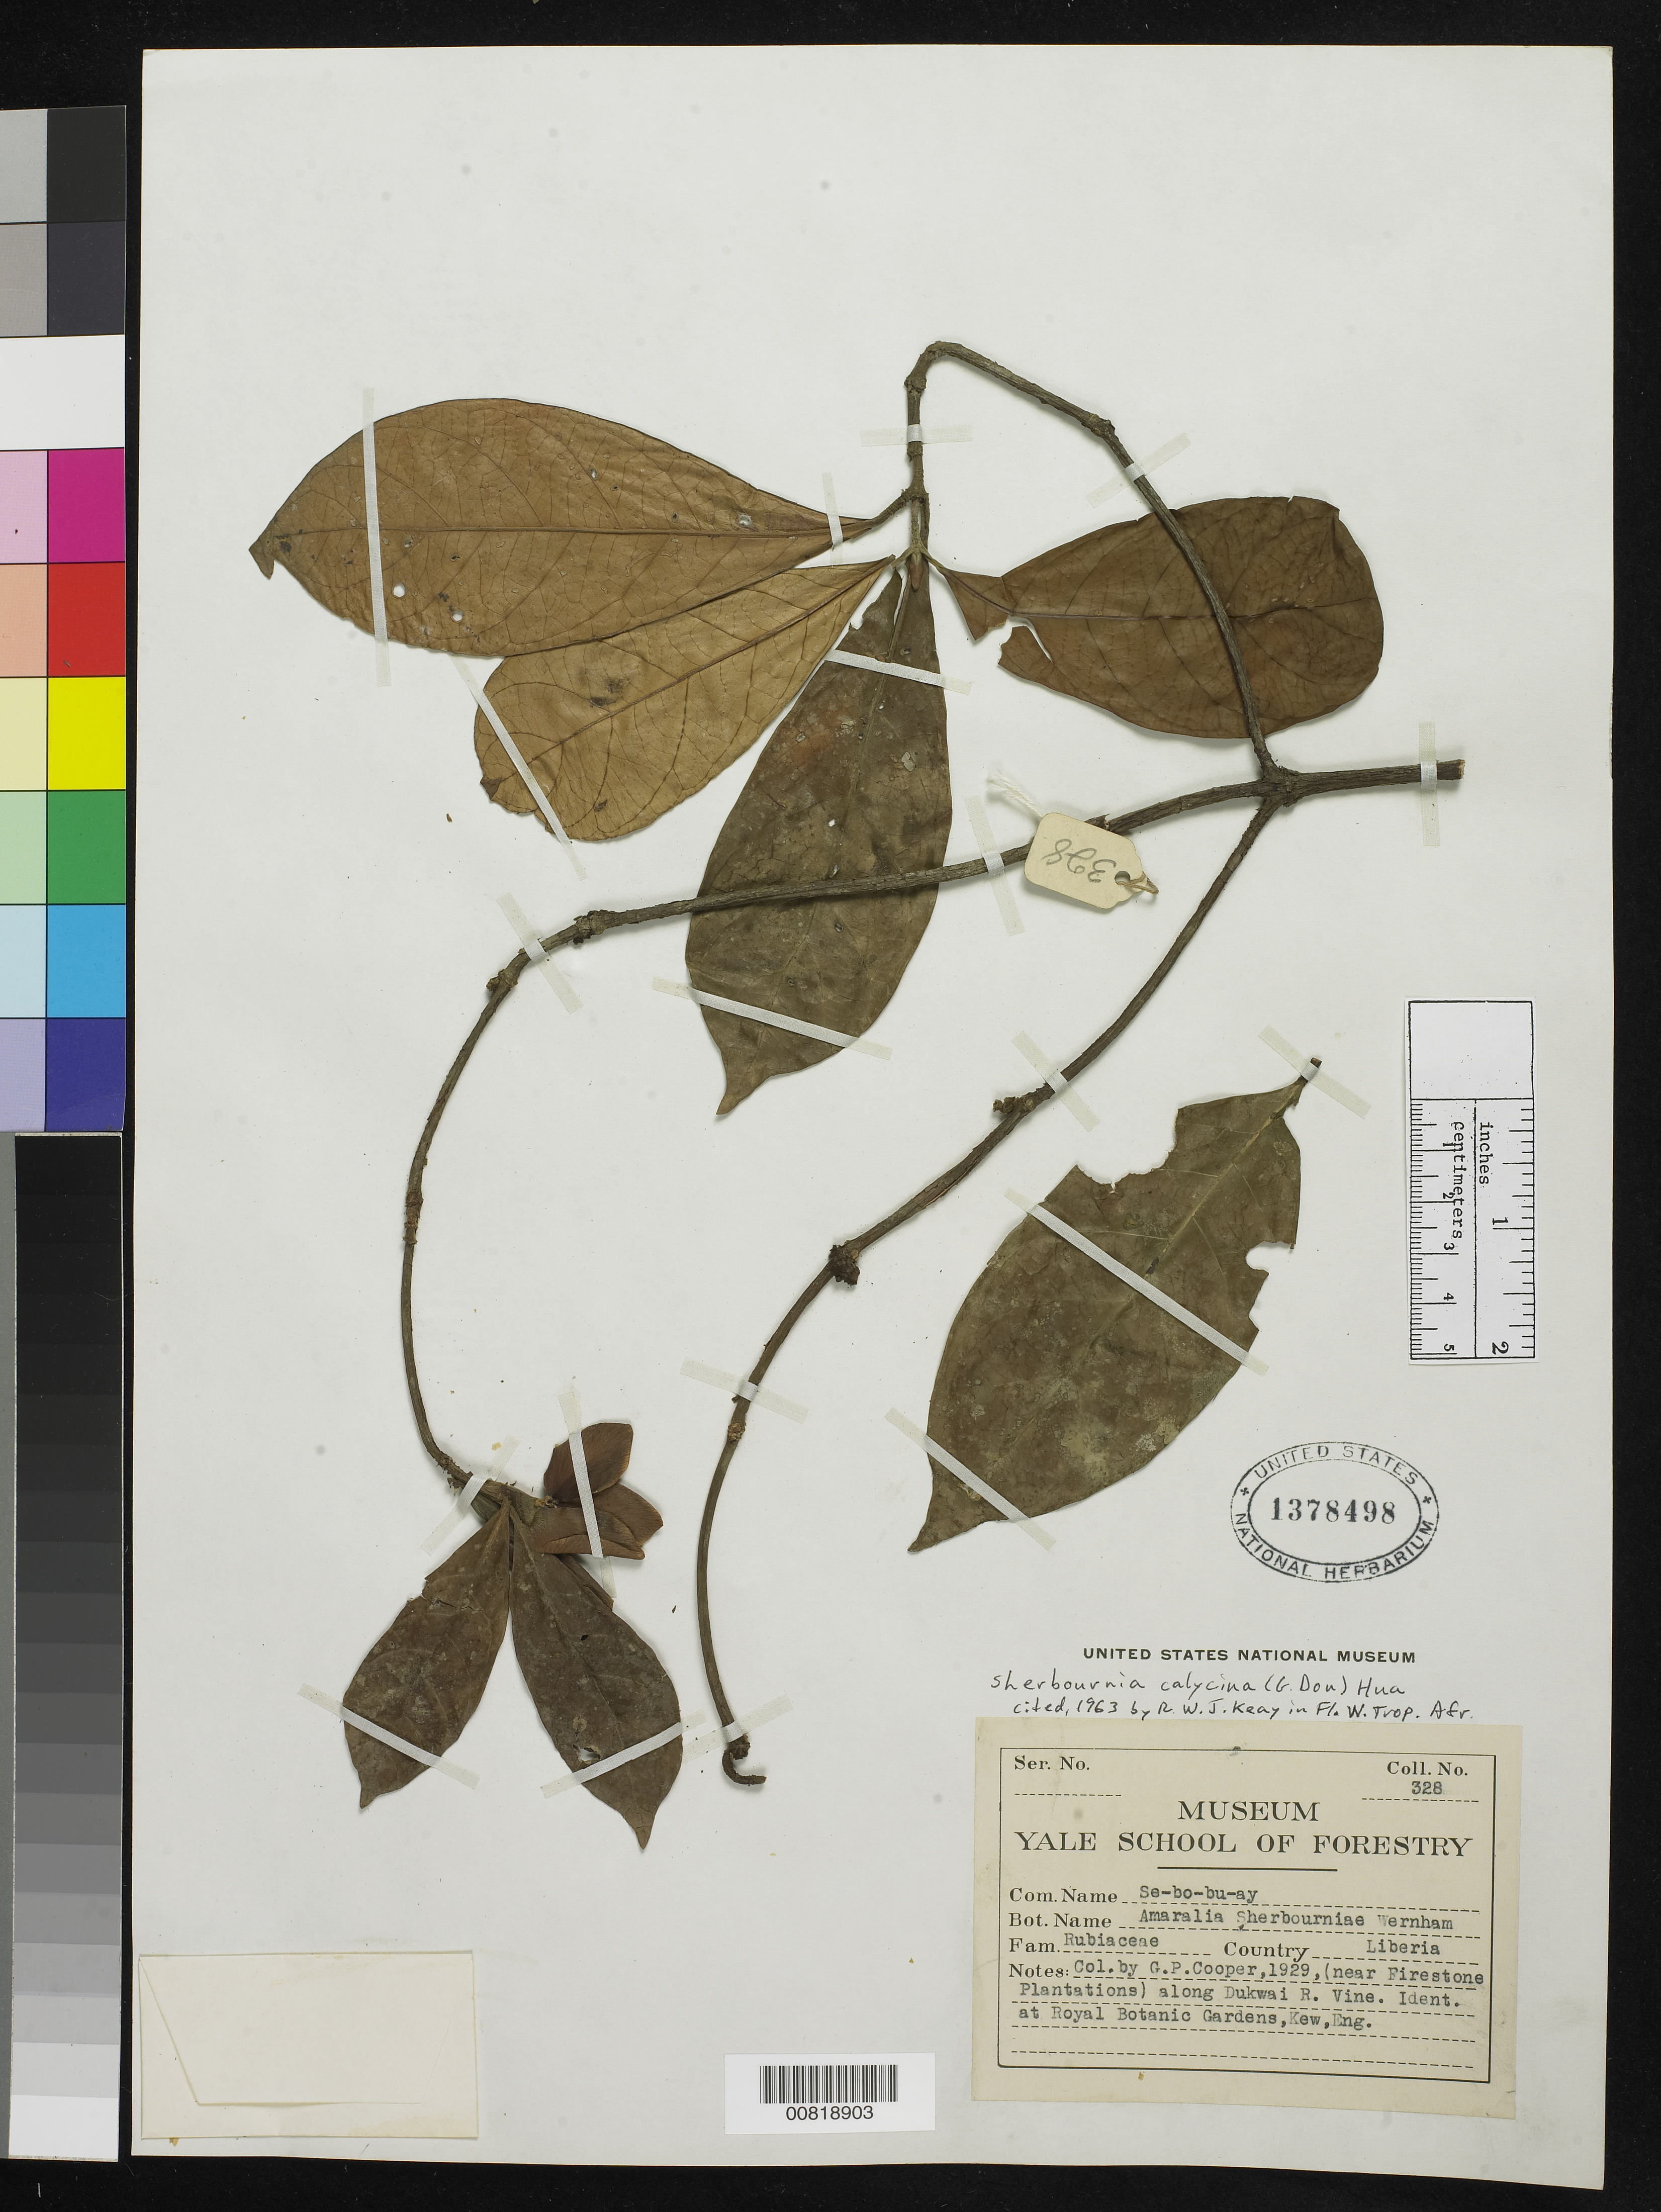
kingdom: Plantae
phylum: Tracheophyta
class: Magnoliopsida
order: Gentianales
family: Rubiaceae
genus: Sherbournia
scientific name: Sherbournia calycina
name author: (G. Don) Hua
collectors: G. Cooper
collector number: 328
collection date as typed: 1929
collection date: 1929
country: Liberia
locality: (near Firestone Plantations) along Dukwai River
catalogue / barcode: US 1378498